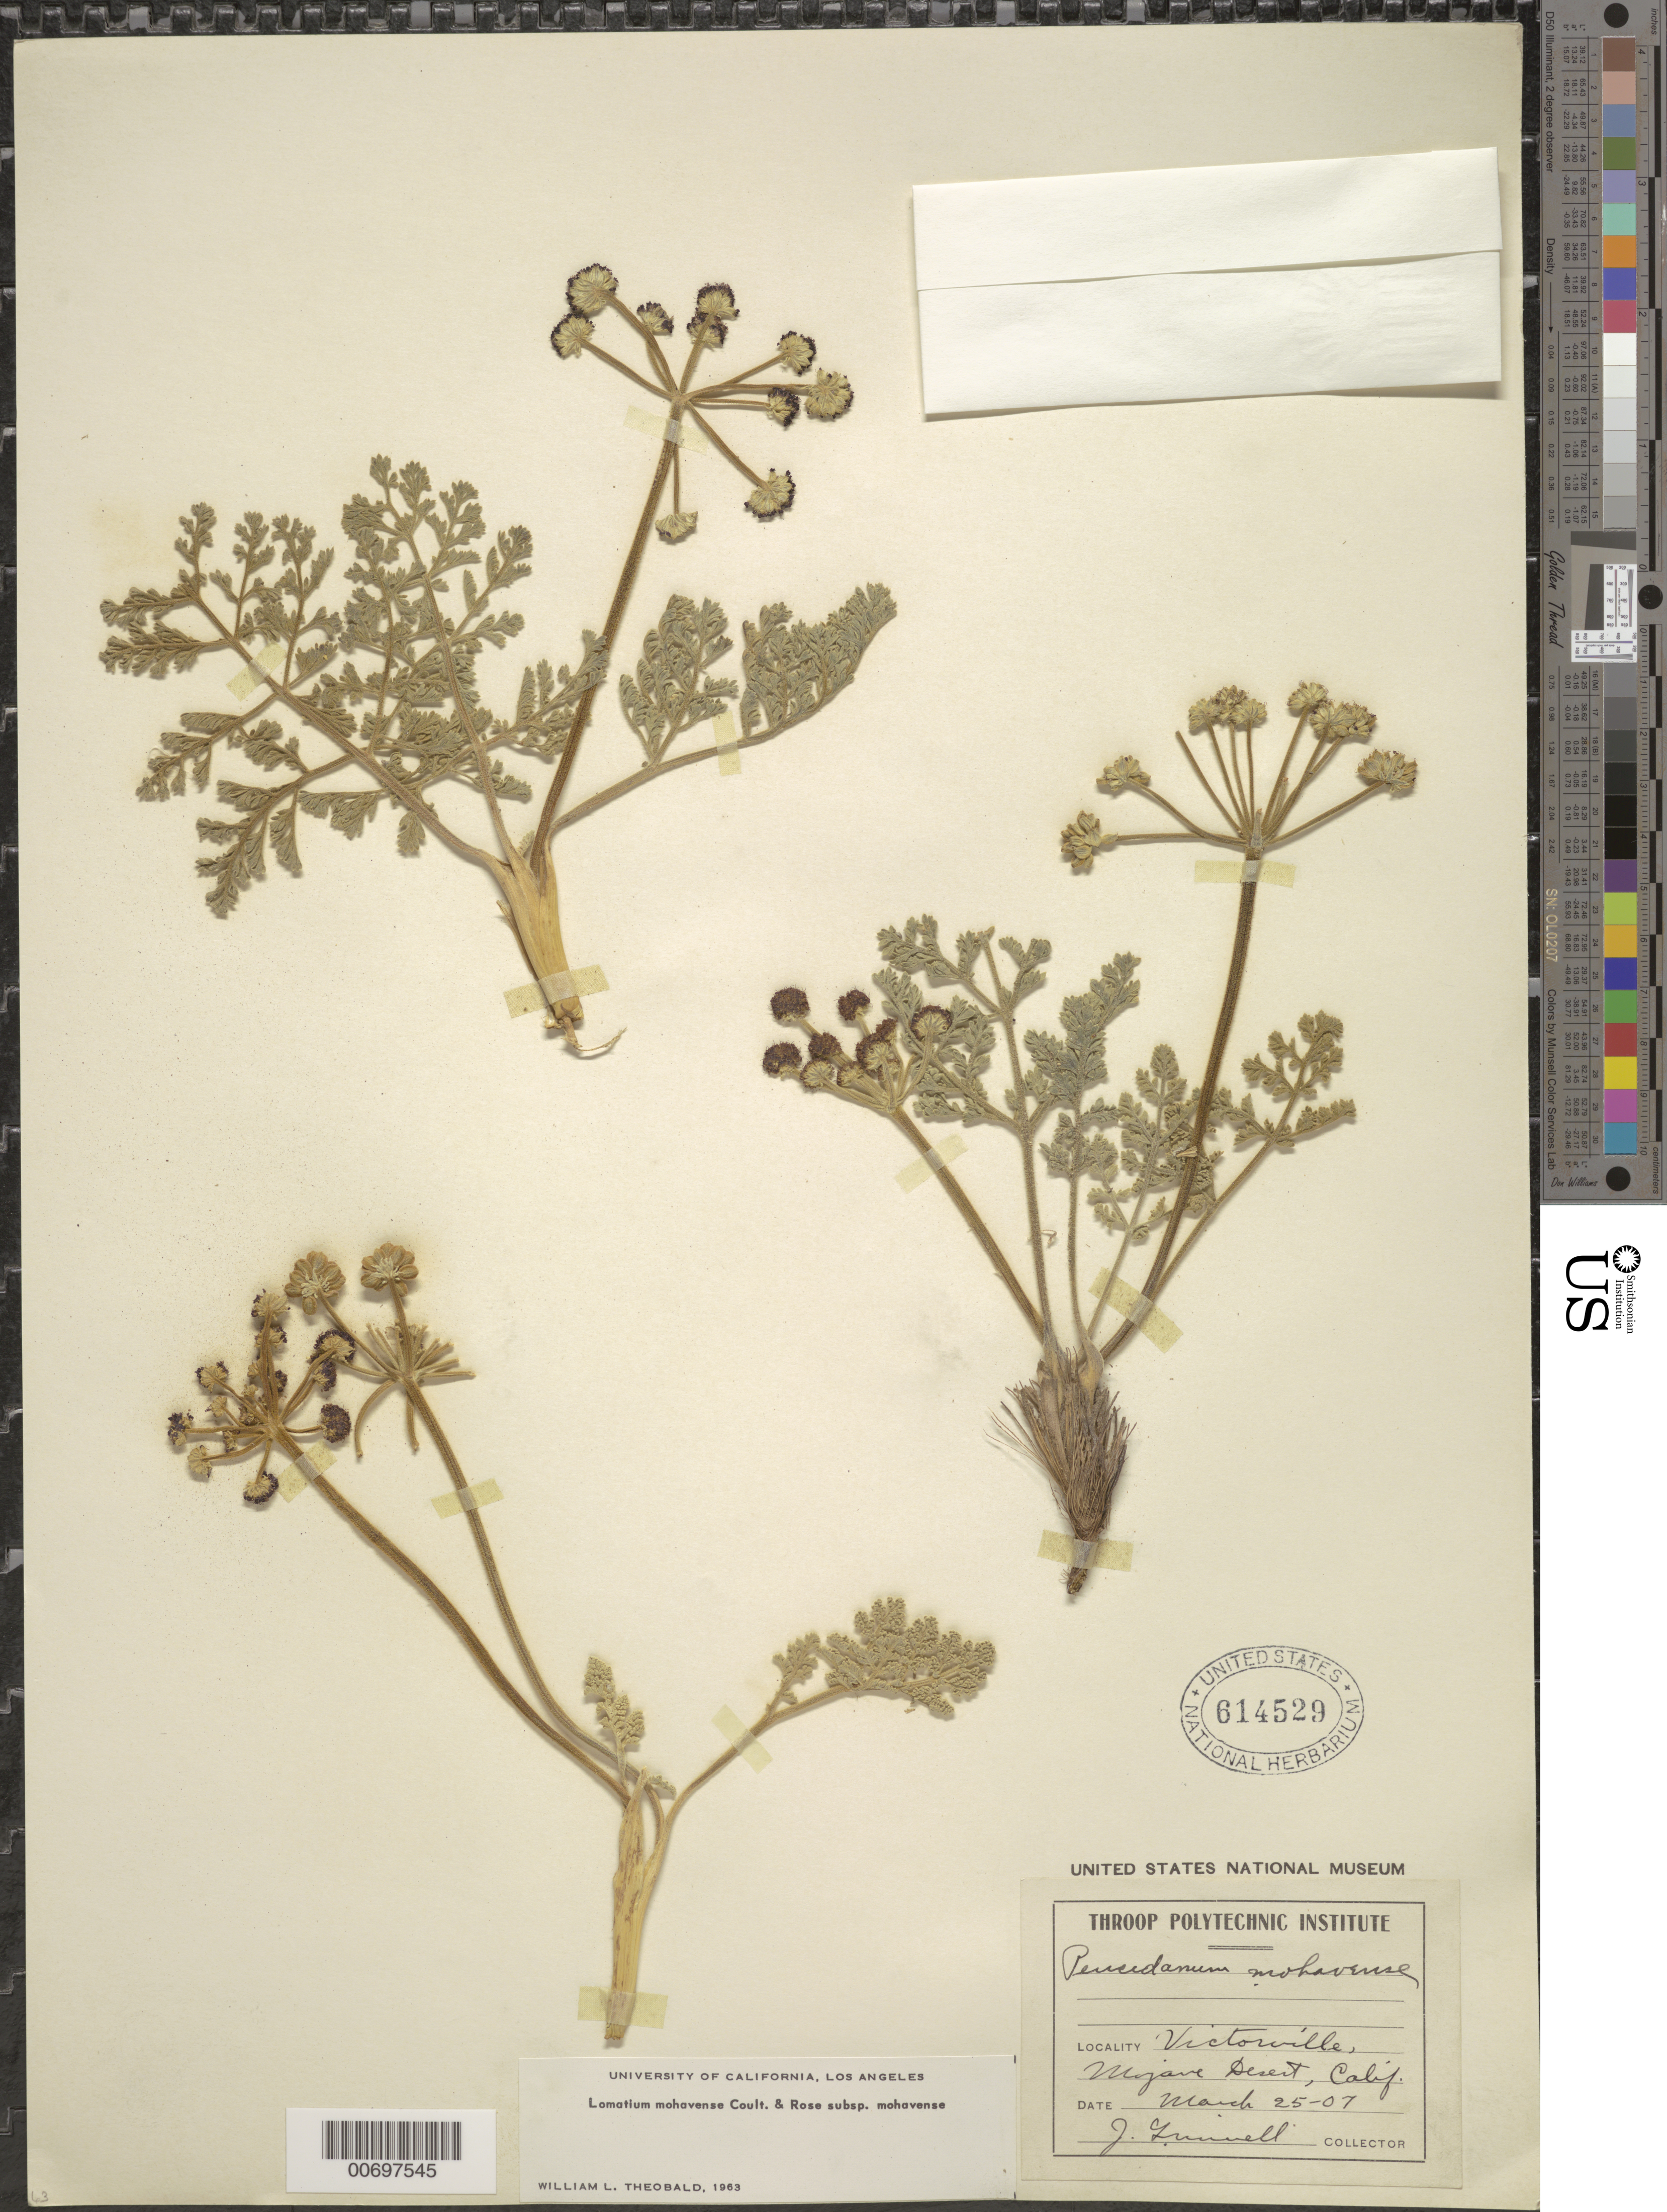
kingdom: Plantae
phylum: Tracheophyta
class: Magnoliopsida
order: Apiales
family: Apiaceae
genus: Lomatium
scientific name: Lomatium mohavense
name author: (J.M. Coult. & Rose) J.M. Coult. & Rose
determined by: Theobald, W. L., (LA), University of California - Los Angeles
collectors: J. Grinnell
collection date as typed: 25 Mar 1907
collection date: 1907-03-25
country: United States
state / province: California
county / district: San Barnadino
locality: Victorville, Mojave Desert.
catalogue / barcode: US 614529